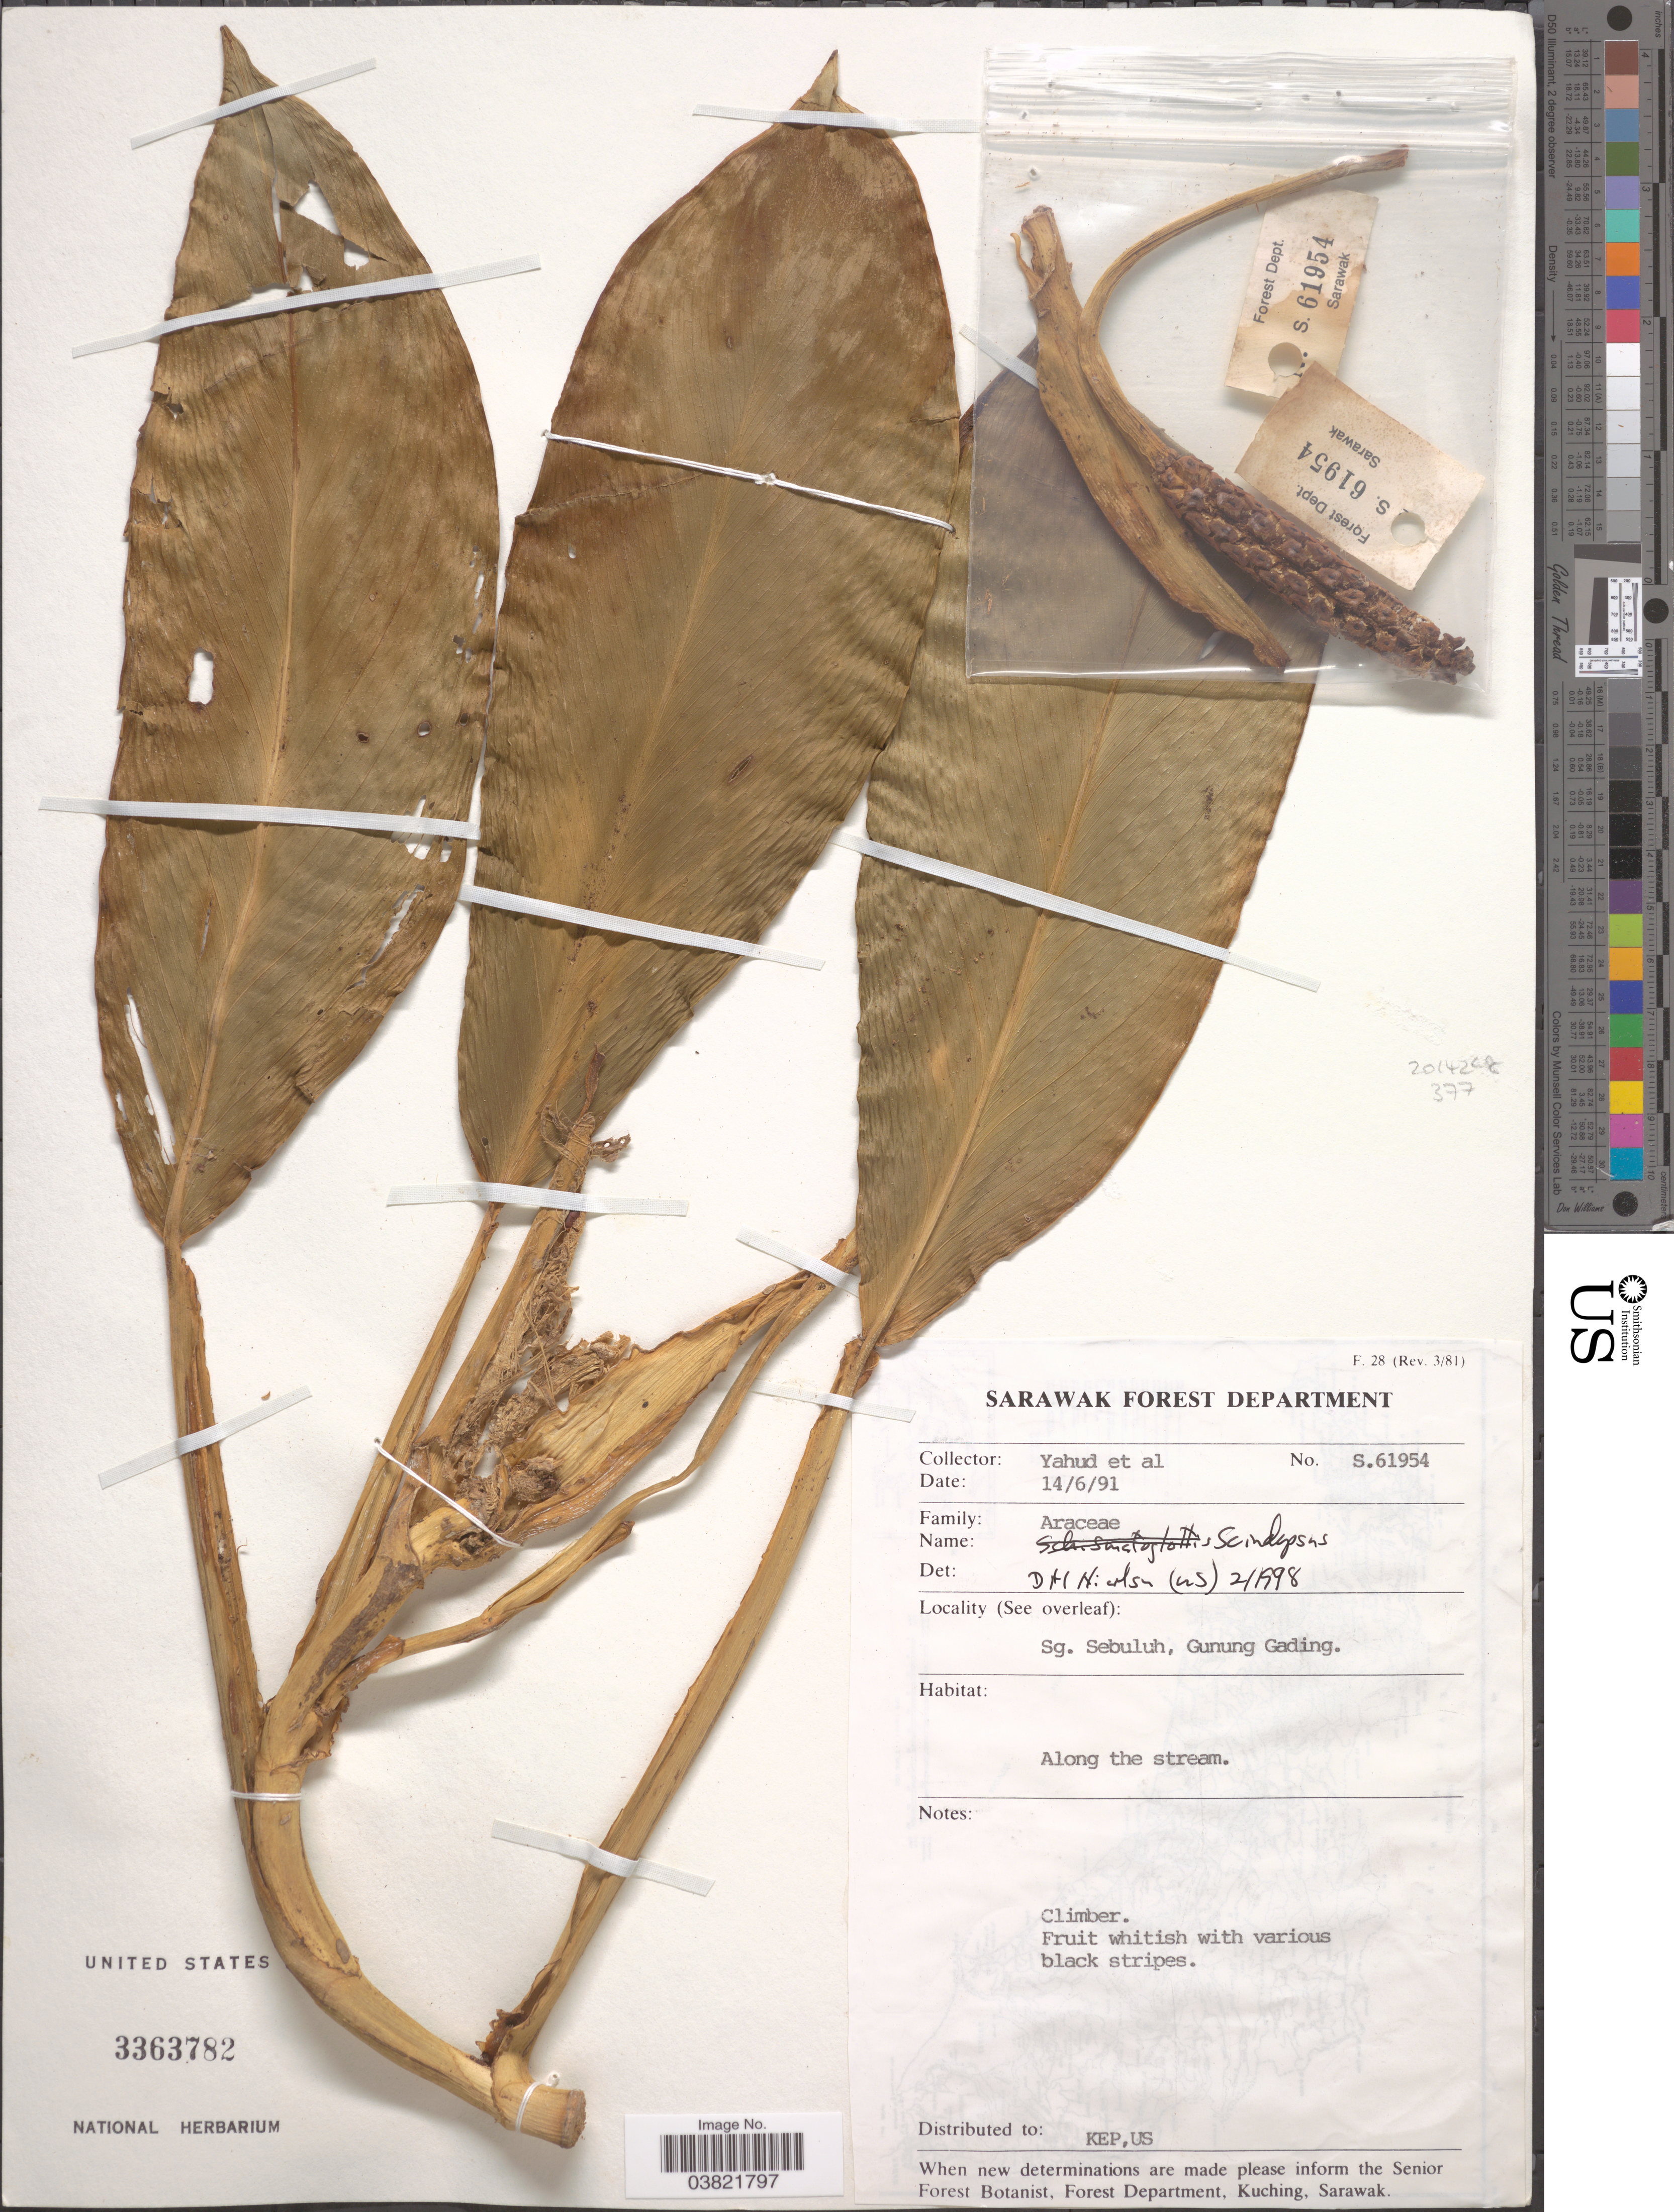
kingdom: Plantae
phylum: Tracheophyta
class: Liliopsida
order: Alismatales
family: Araceae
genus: Scindapsus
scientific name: Scindapsus sp.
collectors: Yahud & et al.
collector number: S61954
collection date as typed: Transcribed d/m/y: 14/6/91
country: Malaysia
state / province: Sarawak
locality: Sg. Sebuluh, Gunung Gading.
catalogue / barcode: US 3363782